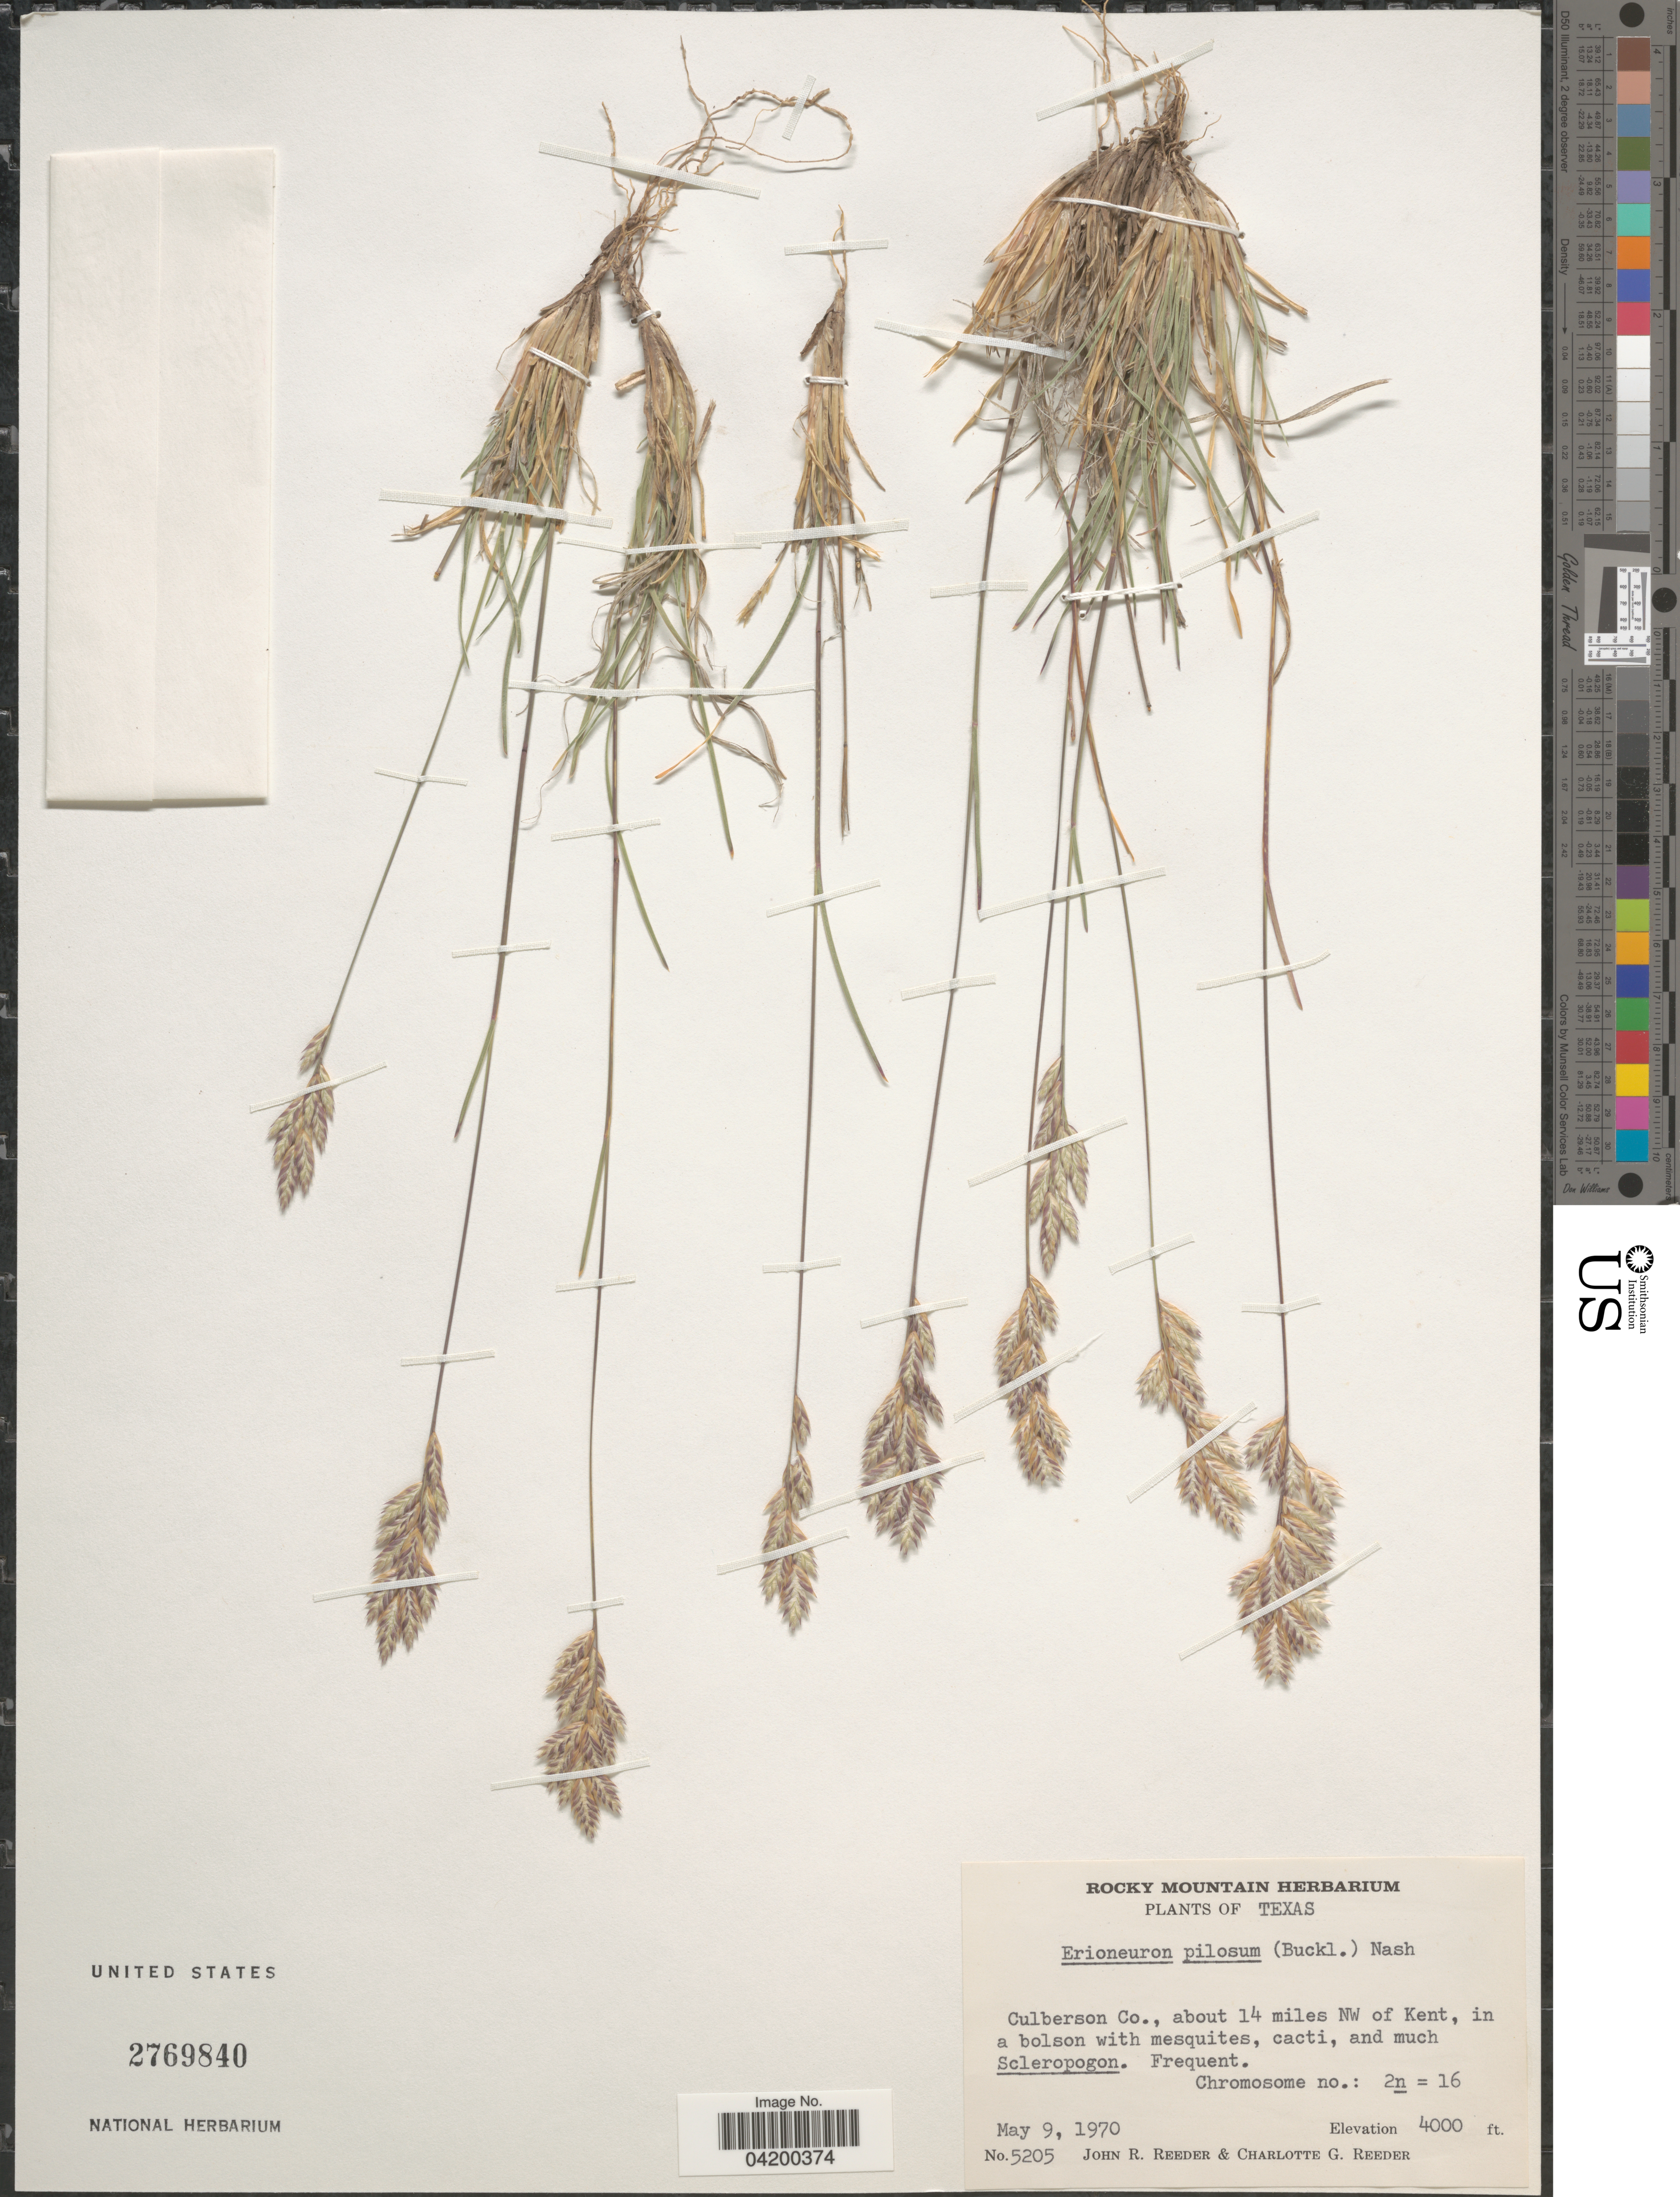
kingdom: Plantae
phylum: Tracheophyta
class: Liliopsida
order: Poales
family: Poaceae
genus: Erioneuron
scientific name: Erioneuron pilosum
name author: (Buckley) Nash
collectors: J. R. Reeder & C. G. Reeder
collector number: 5205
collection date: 1970-05-09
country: United States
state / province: Texas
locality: Culberson Co., about 14 miles NW of Kent.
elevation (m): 1219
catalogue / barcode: US 2769840